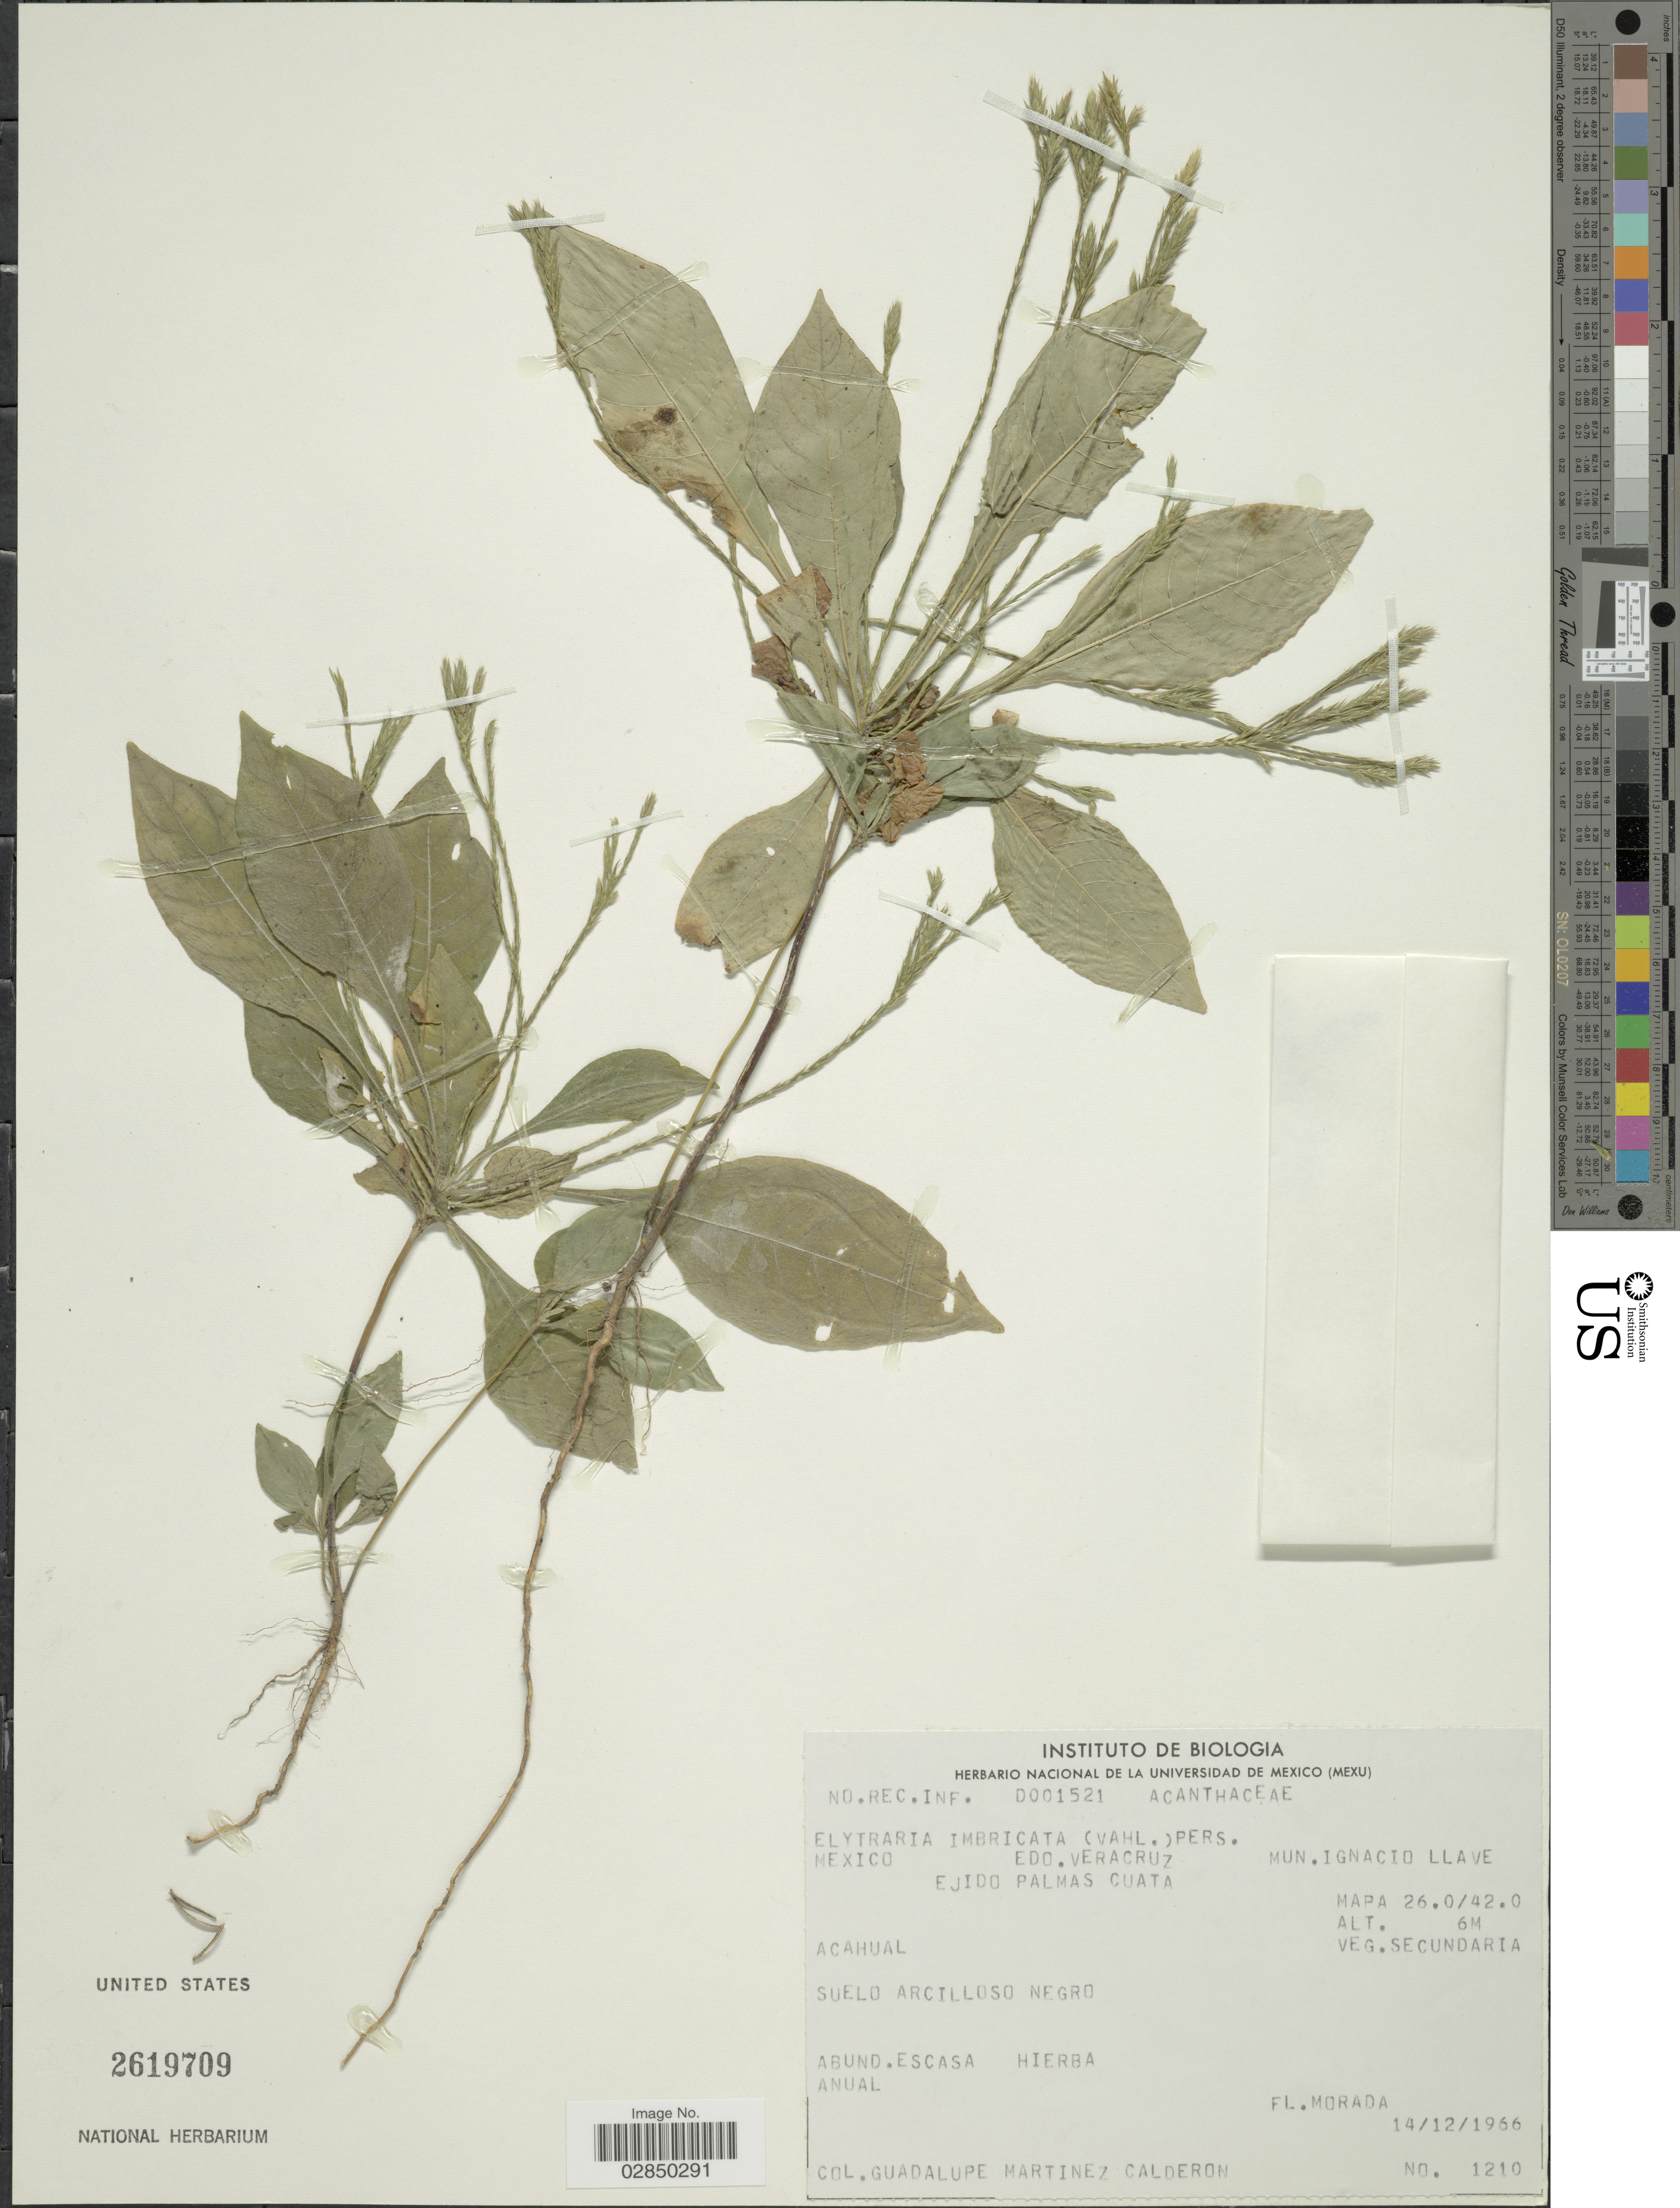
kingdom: Plantae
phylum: Tracheophyta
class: Magnoliopsida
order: Lamiales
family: Acanthaceae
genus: Elytraria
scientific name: Elytraria imbricata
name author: (Vahl) Pers.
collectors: G. Martinez-C.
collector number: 1210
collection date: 1966-12-14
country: Mexico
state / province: Veracruz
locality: Edo. Veracruz. Ejido Palmas Cuata. Mun. Ignacio Llave. Mapa 26.0/42.0. Acahual.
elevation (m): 6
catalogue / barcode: US 2619709